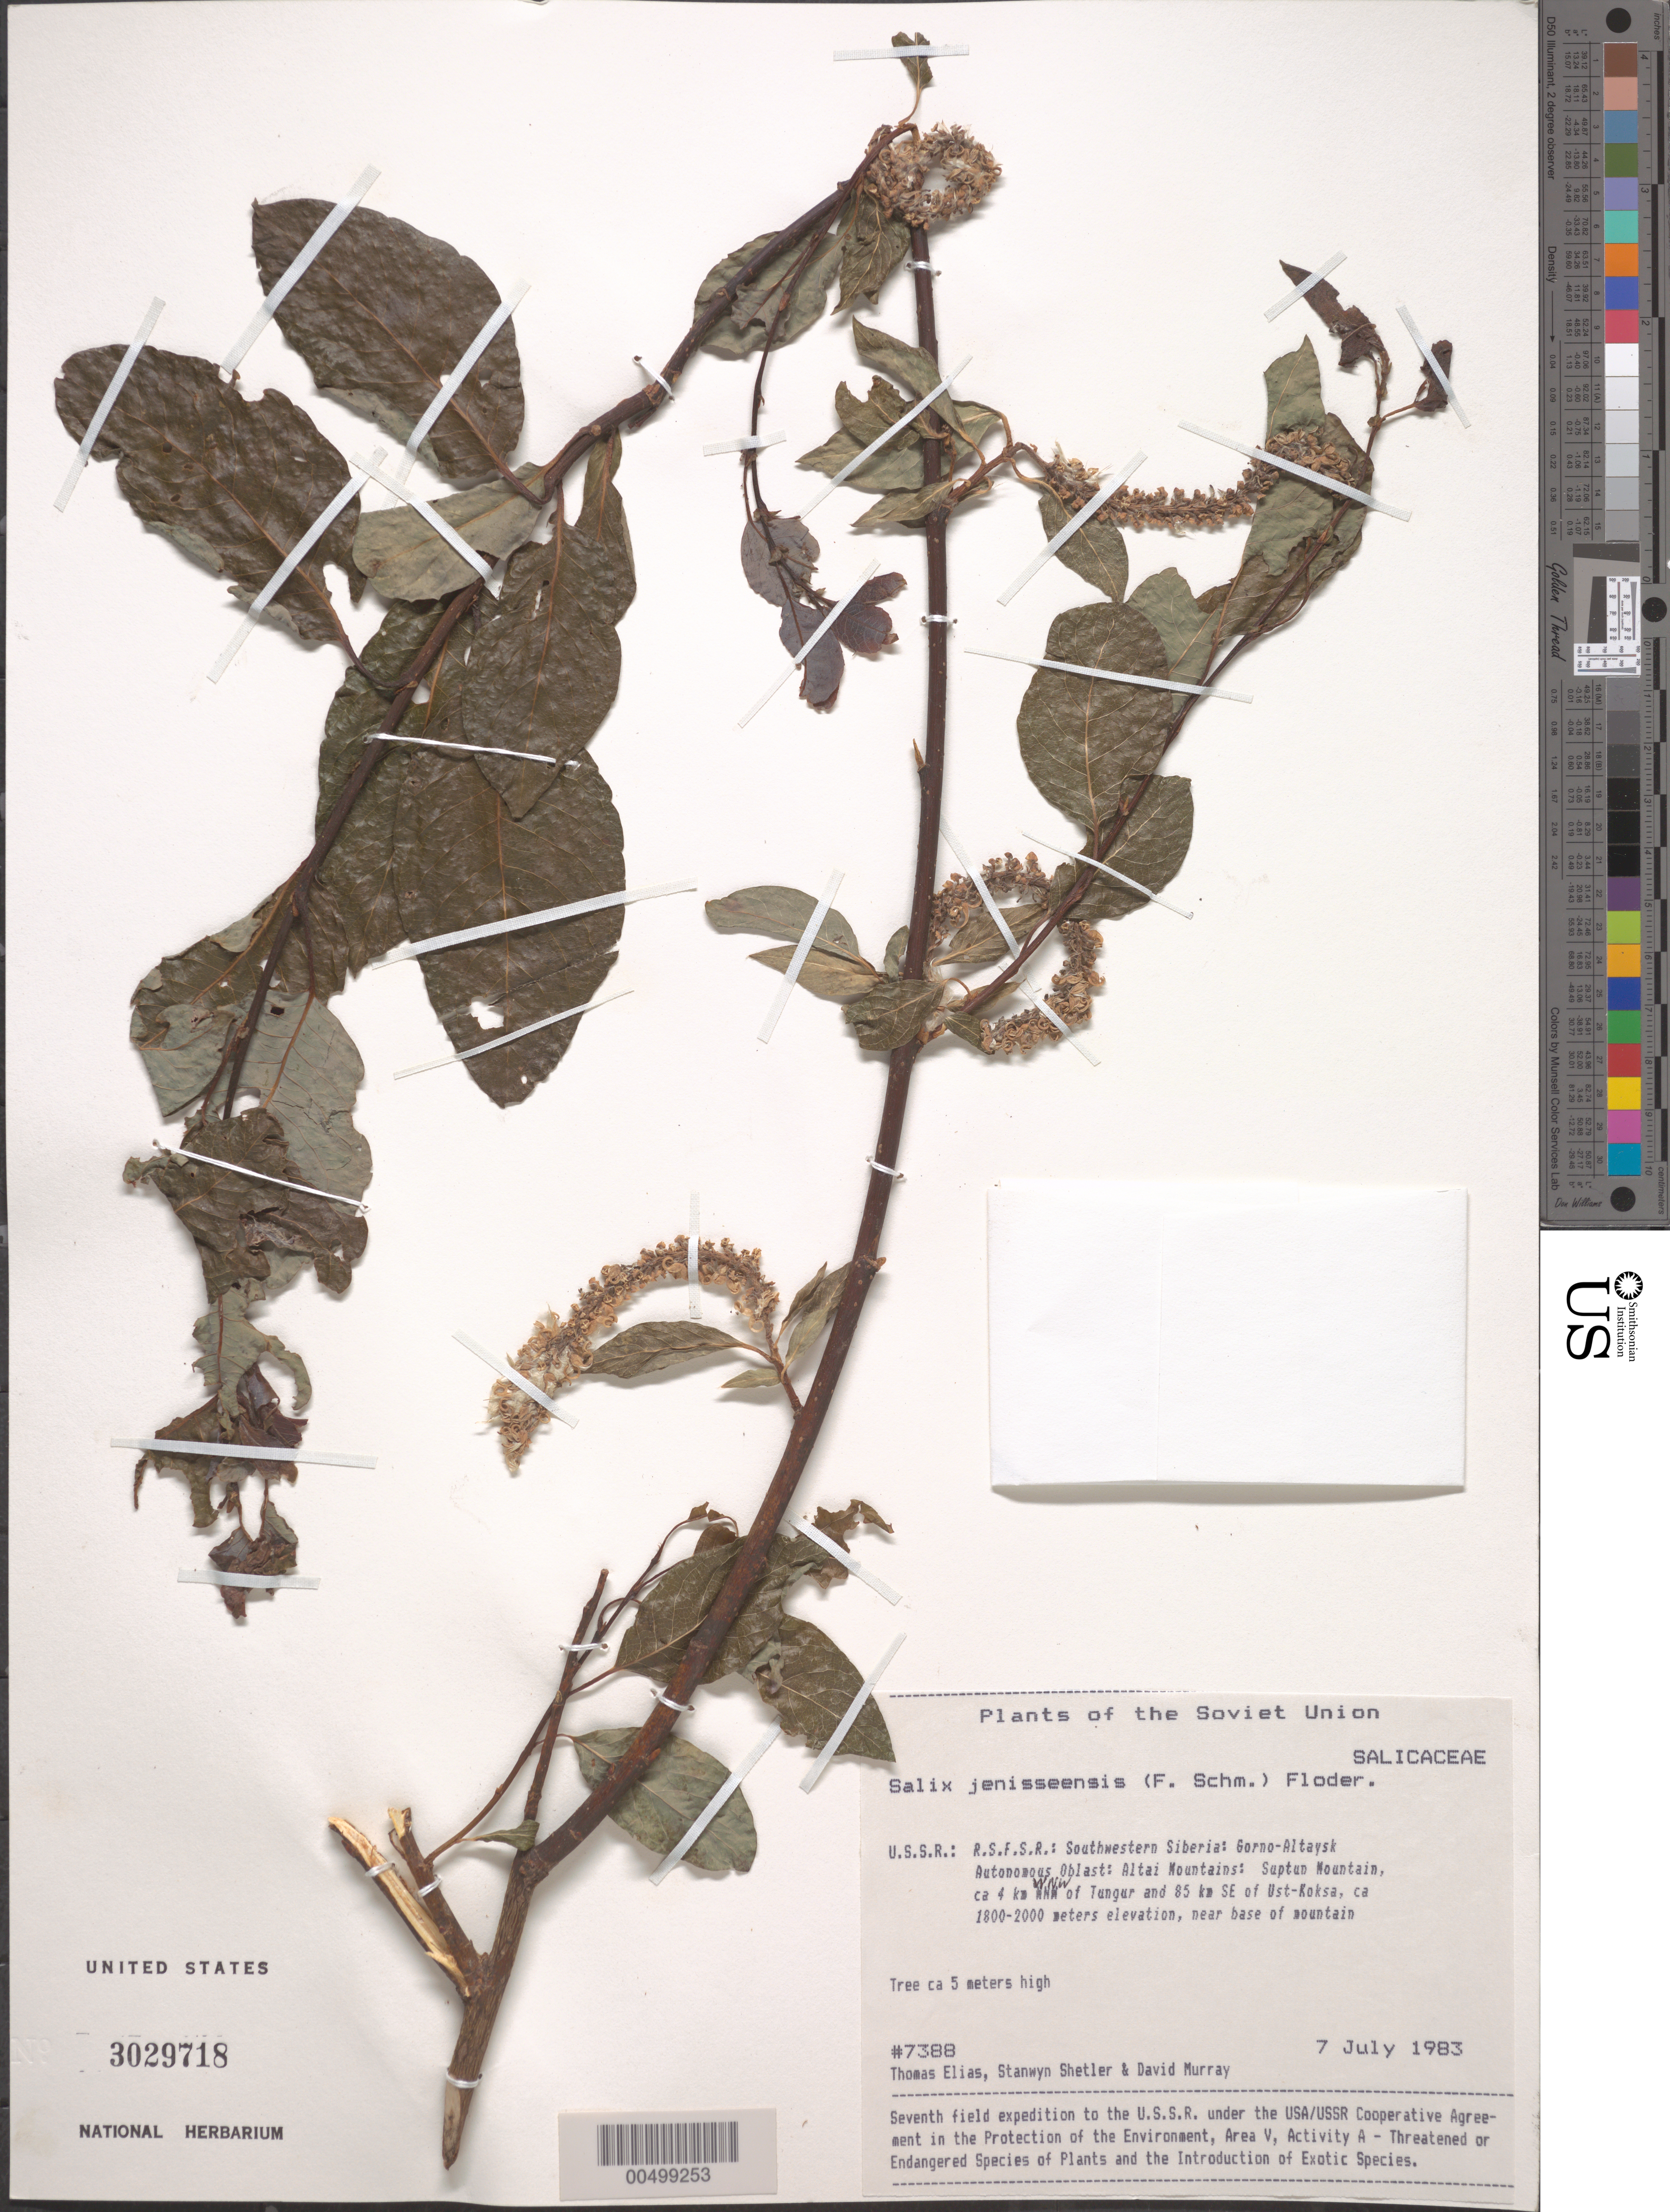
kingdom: Plantae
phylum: Tracheophyta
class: Magnoliopsida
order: Malpighiales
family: Salicaceae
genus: Salix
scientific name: Salix jenisseensis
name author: (Schmidt) Flod.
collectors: T. Elias, S. Shetler & D. F. Murray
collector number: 7388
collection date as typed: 07 Jul 1983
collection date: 1983-07-07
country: Russian Federation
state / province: Altai Republic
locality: Altai Mountains, Suptun Mountain, ca. 4 km WNW of Tungur and 85 km SE of Ust-Koksa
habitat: near base of mountain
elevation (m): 1800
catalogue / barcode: US 3029718